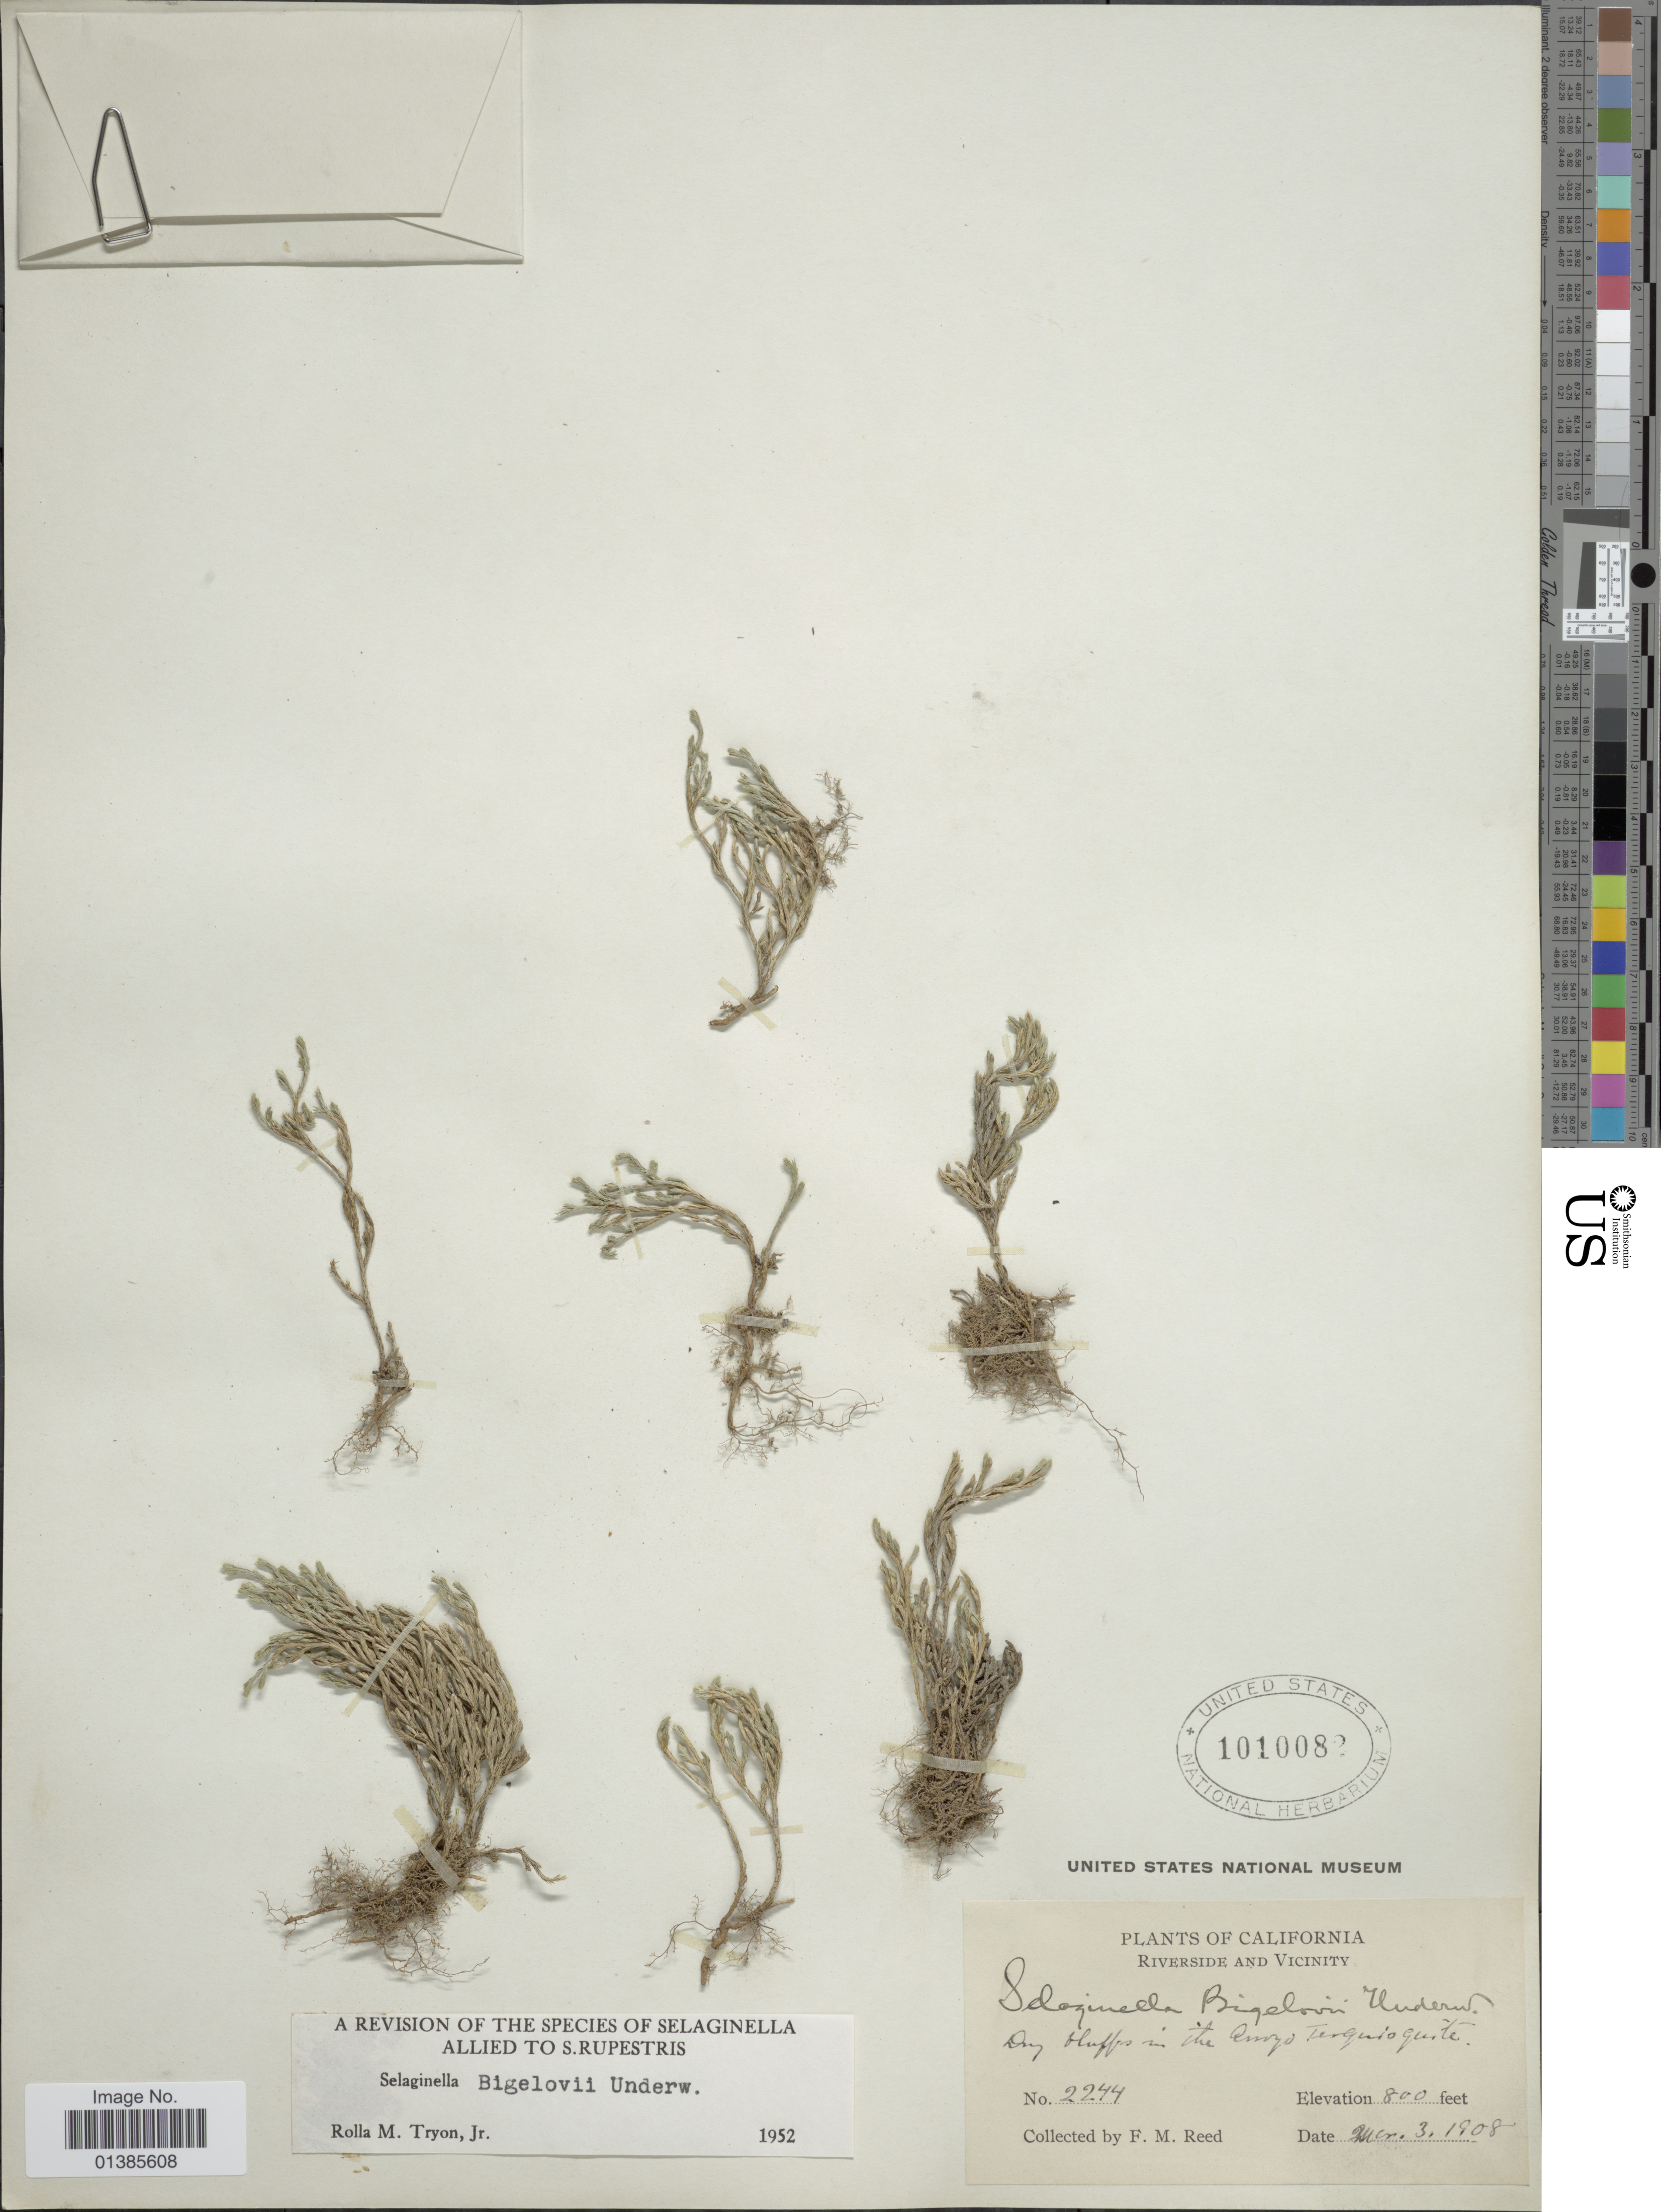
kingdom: Plantae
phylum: Tracheophyta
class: Lycopodiopsida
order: Selaginellales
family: Selaginellaceae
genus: Selaginella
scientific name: Selaginella bigelovii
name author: Underw.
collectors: F. Reed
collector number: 2244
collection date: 1908-03-03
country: United States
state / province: California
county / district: Riverside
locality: Riverside and Vicinity. Dry bluffs in the Arroyo Terquio quite.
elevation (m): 244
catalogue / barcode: US 1010082